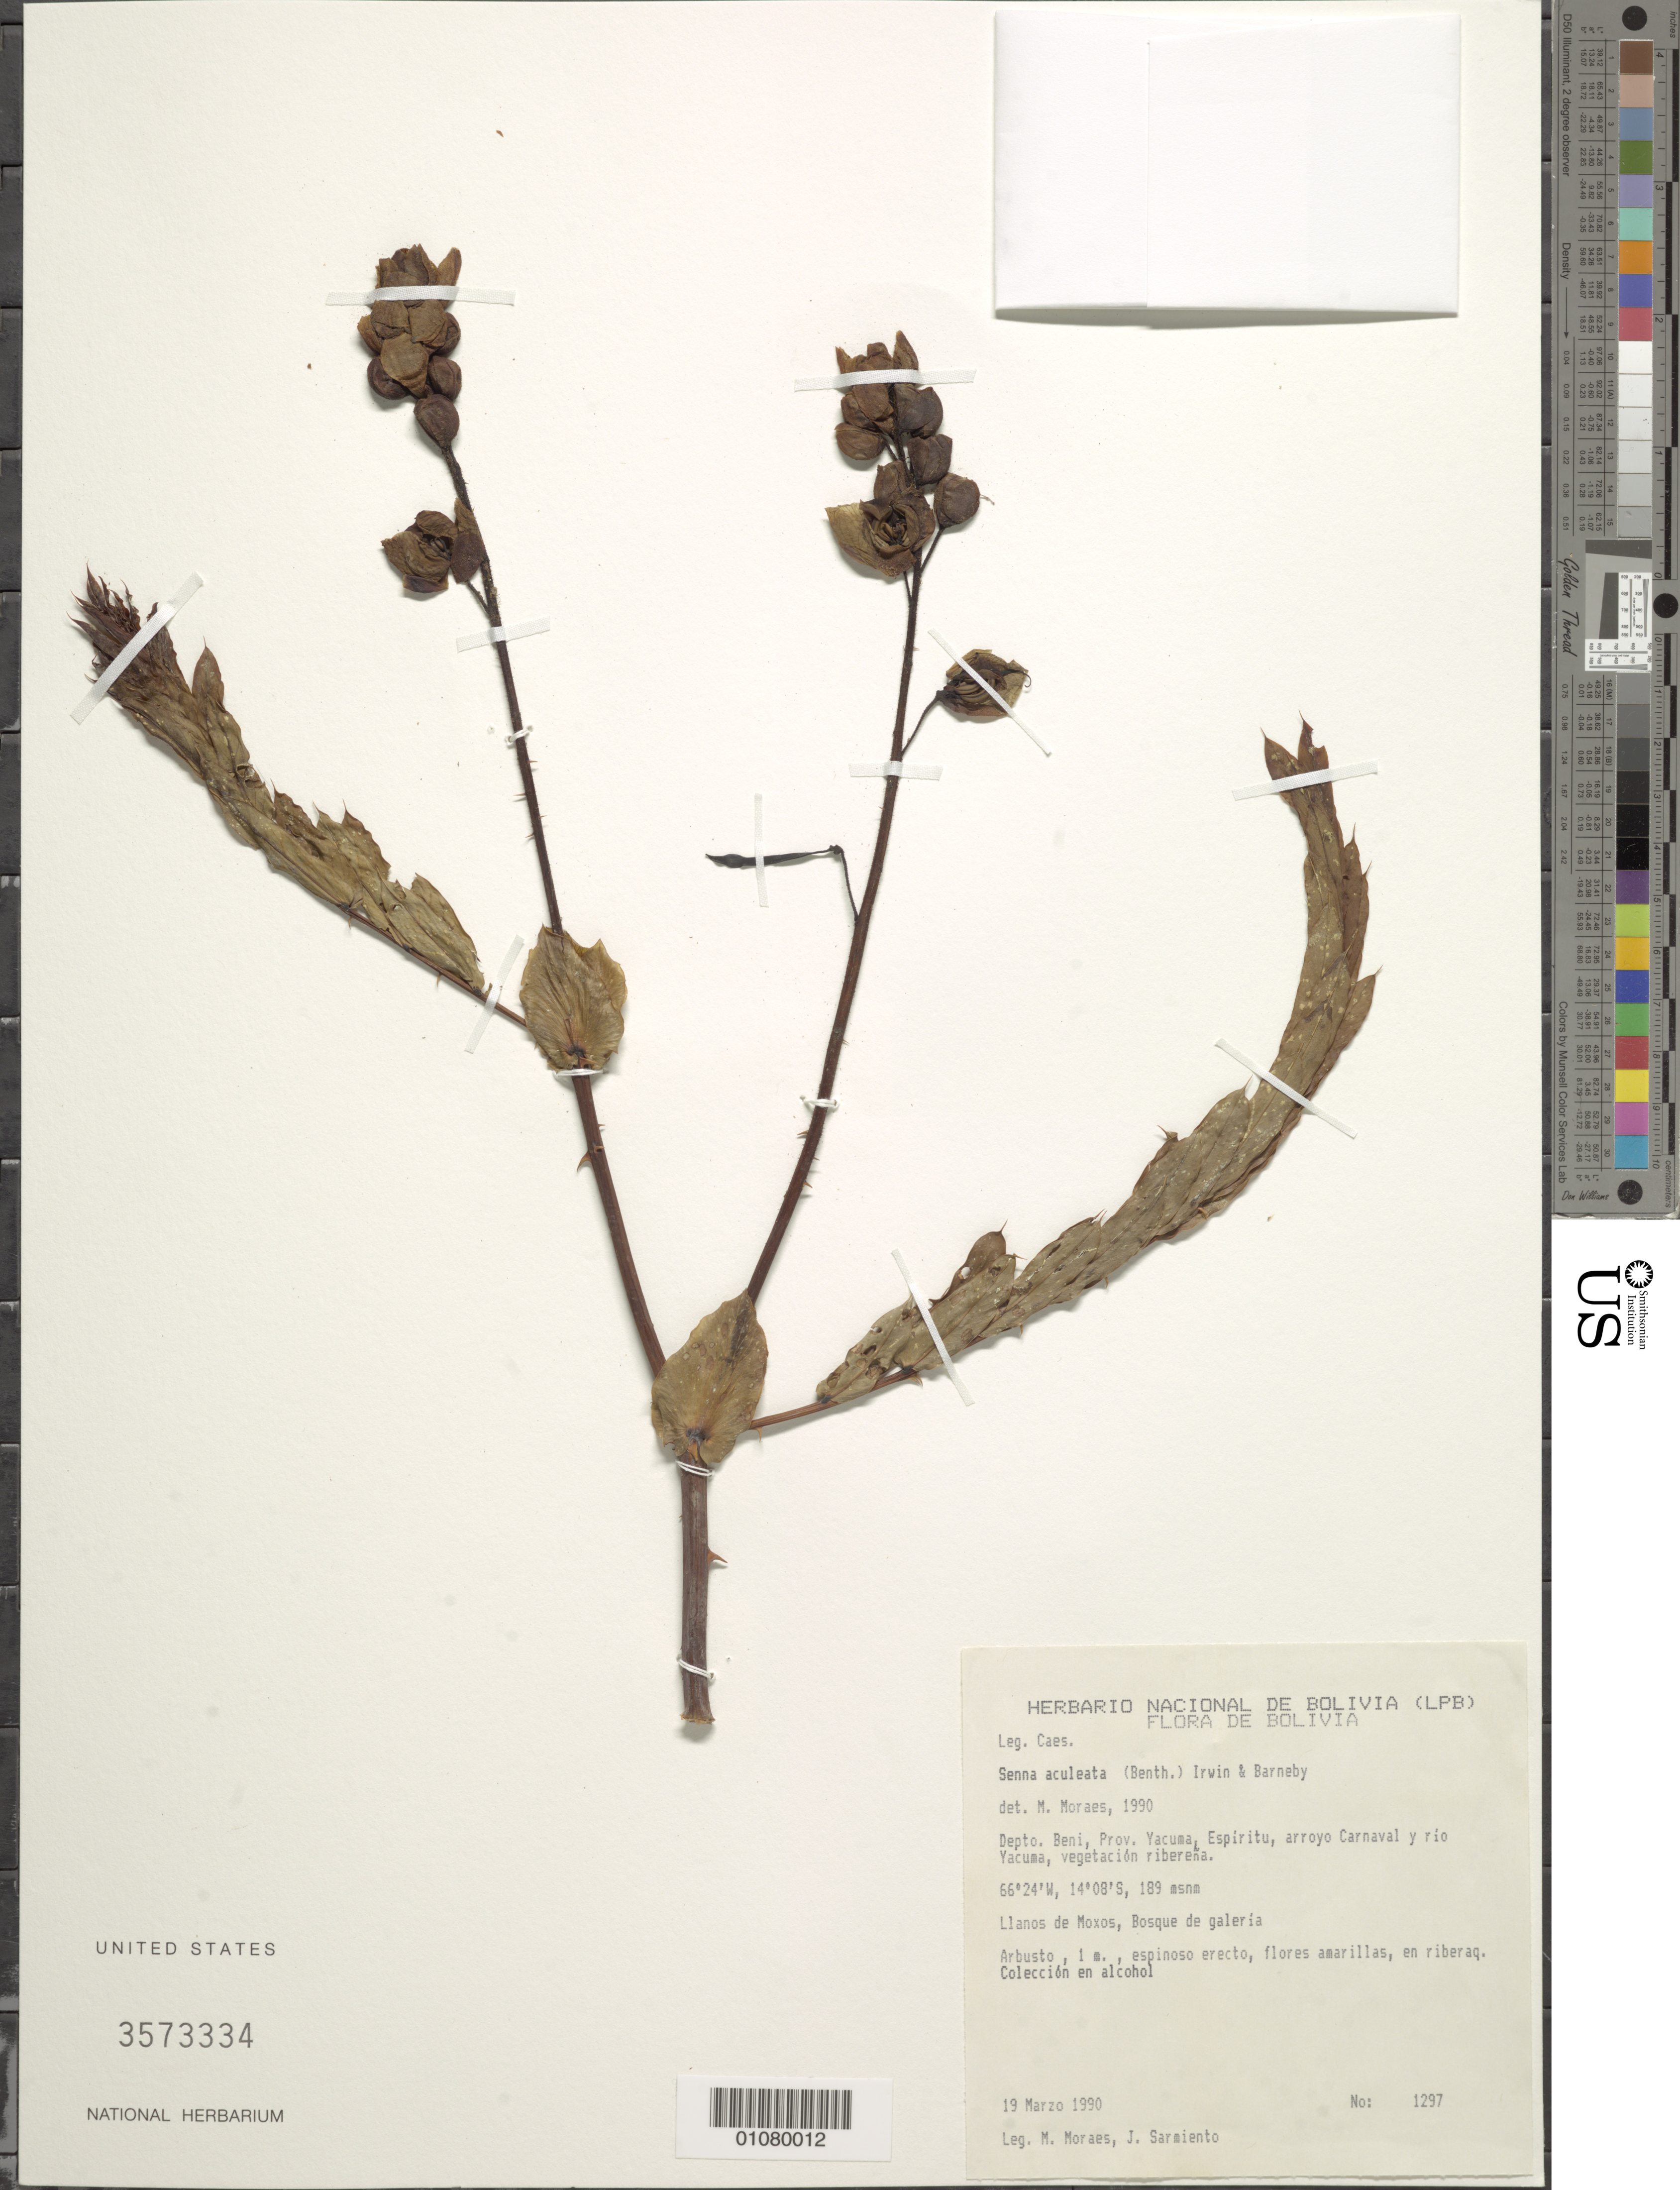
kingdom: Plantae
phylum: Tracheophyta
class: Magnoliopsida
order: Fabales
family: Fabaceae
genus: Senna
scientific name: Senna aculeata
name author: H.S. Irwin & Barneby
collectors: M. Moraes R. & J. Sarmiento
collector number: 1297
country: Bolivia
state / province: Beni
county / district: Yacuma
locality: Espoiritu, arroyo Carnaval and Rio Yacuma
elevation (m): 189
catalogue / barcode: US 3573334